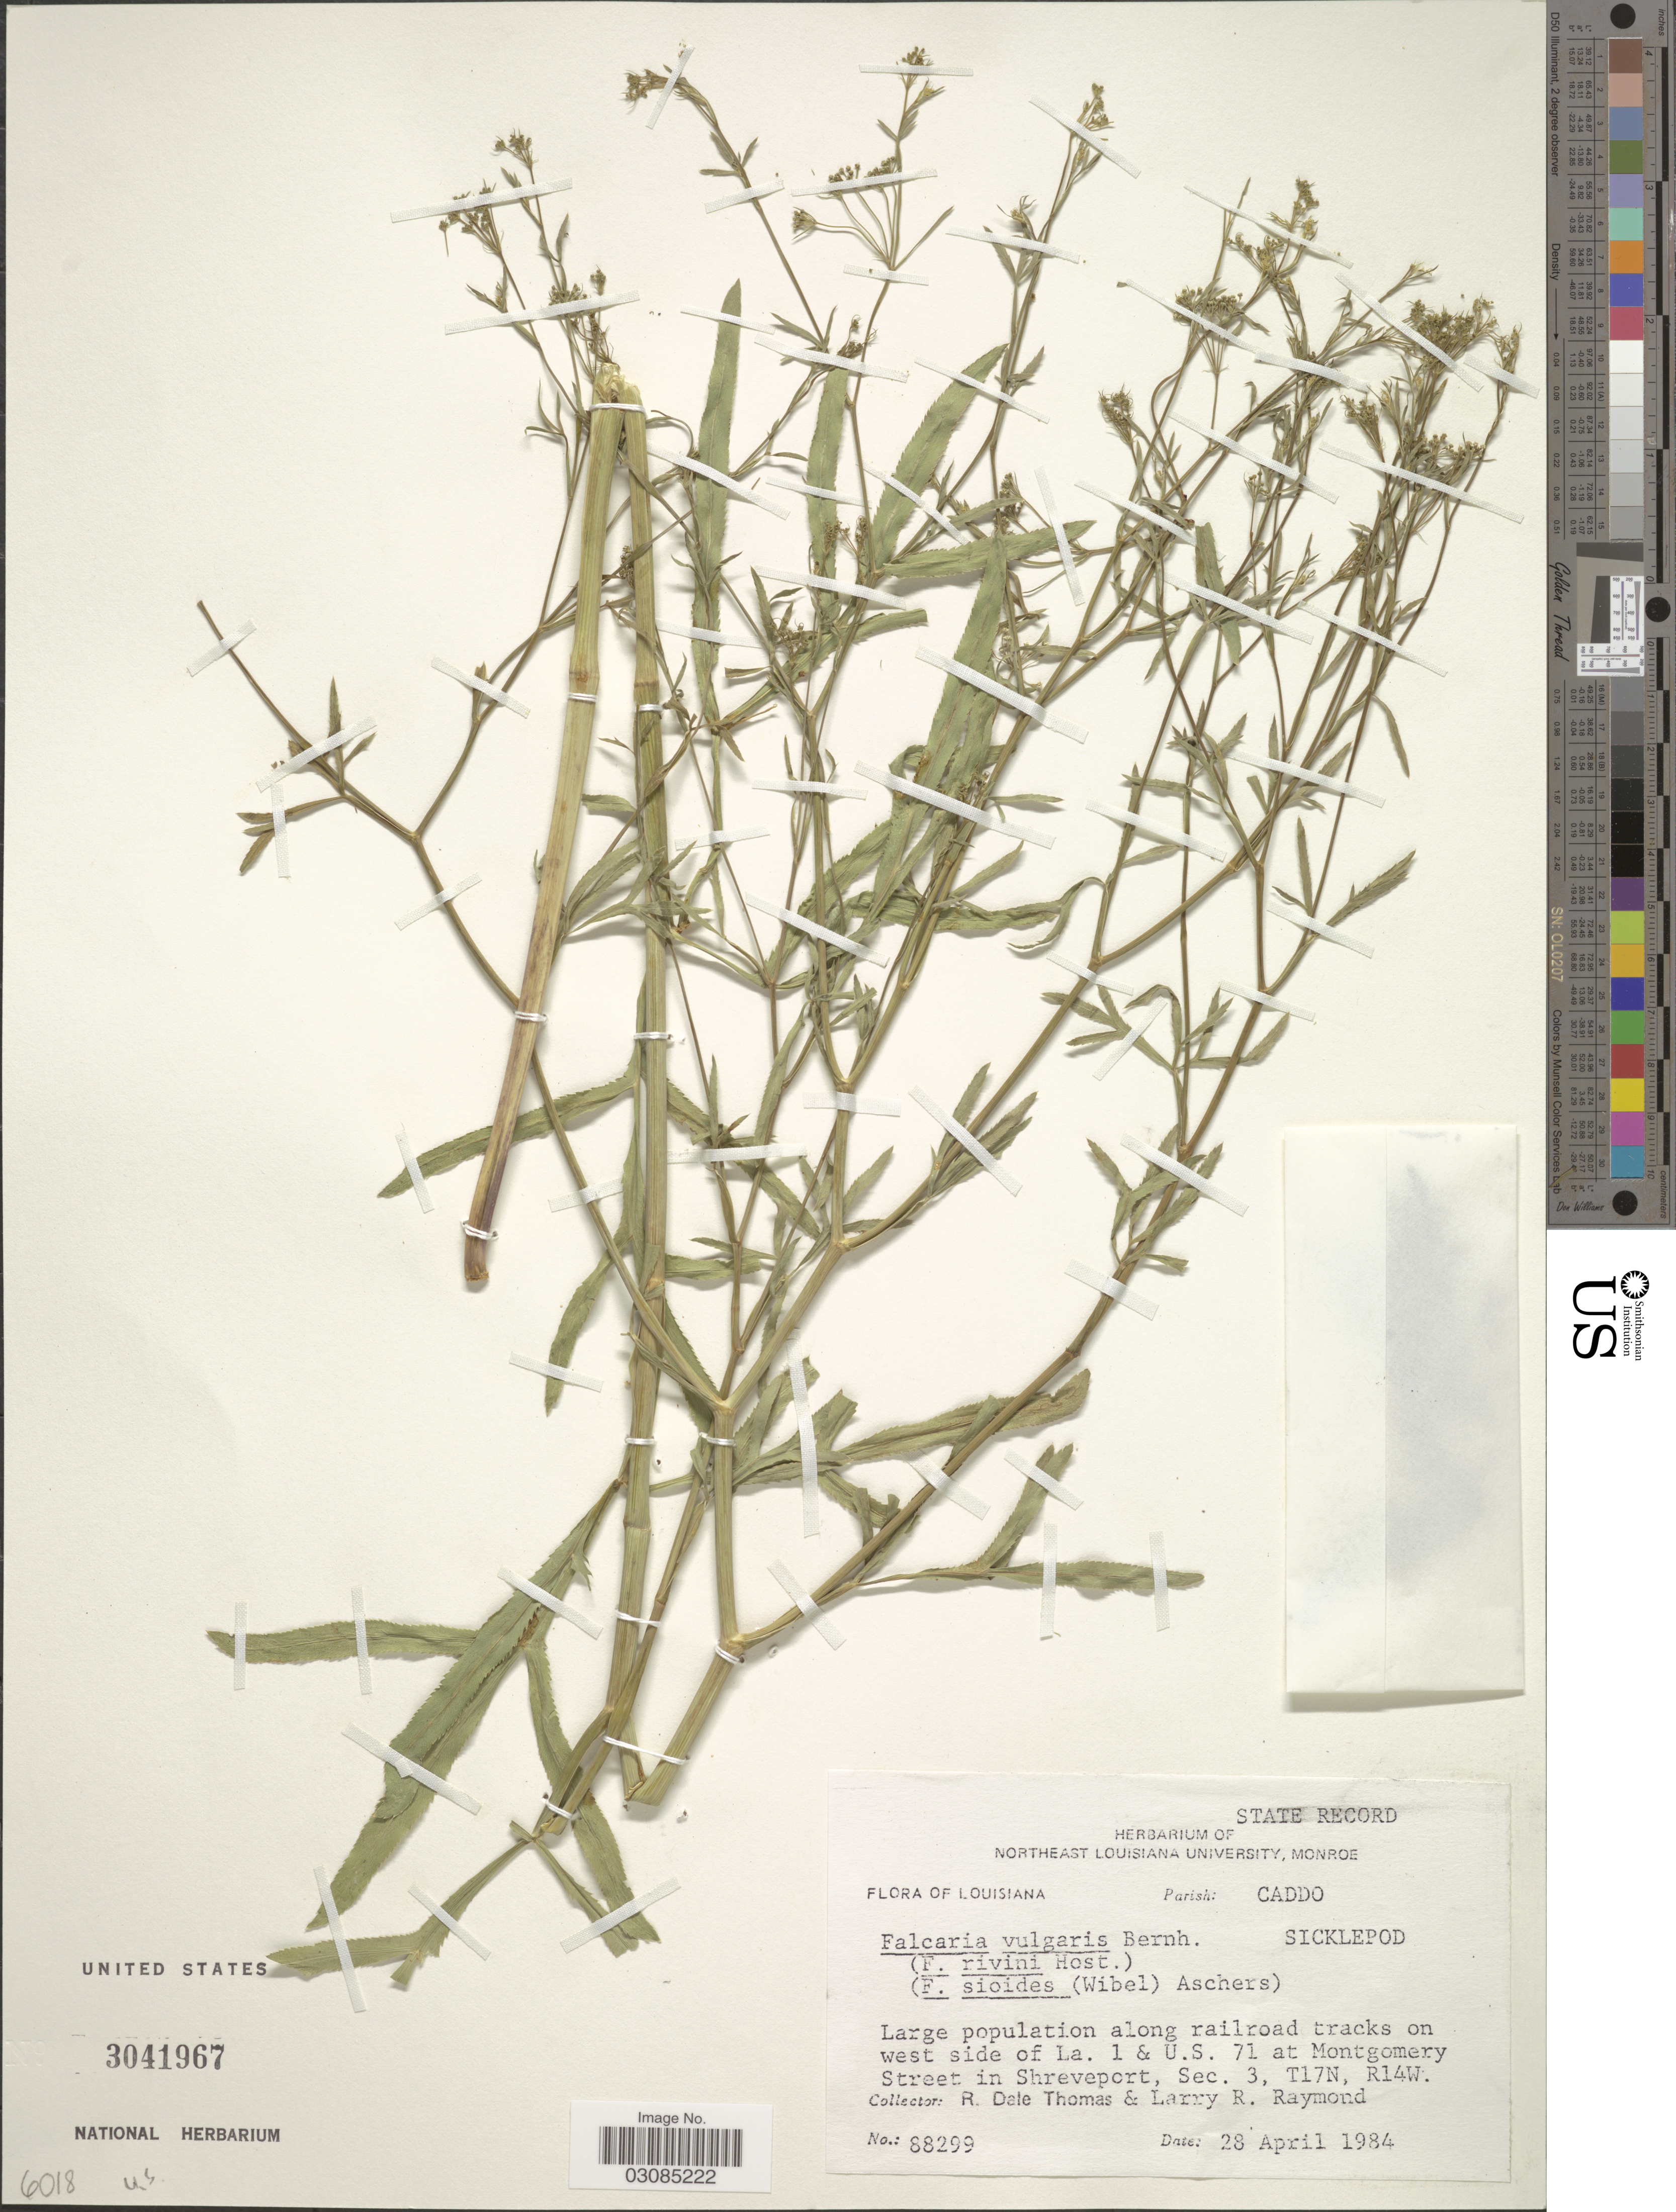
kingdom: Plantae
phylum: Tracheophyta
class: Magnoliopsida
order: Apiales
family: Apiaceae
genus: Falcaria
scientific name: Falcaria vulgaris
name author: Bernh.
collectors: R. Thomas & L. Raymond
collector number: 88299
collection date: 1984-04-28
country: United States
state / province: Louisiana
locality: State Record. [unsure placement] Parish: Caddo. Along railroad tracks on west side of La. 1 & U.S. 71 at Montgomery Street in Shreveport, Sec. 3, T17N, R14W.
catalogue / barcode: US 3041967